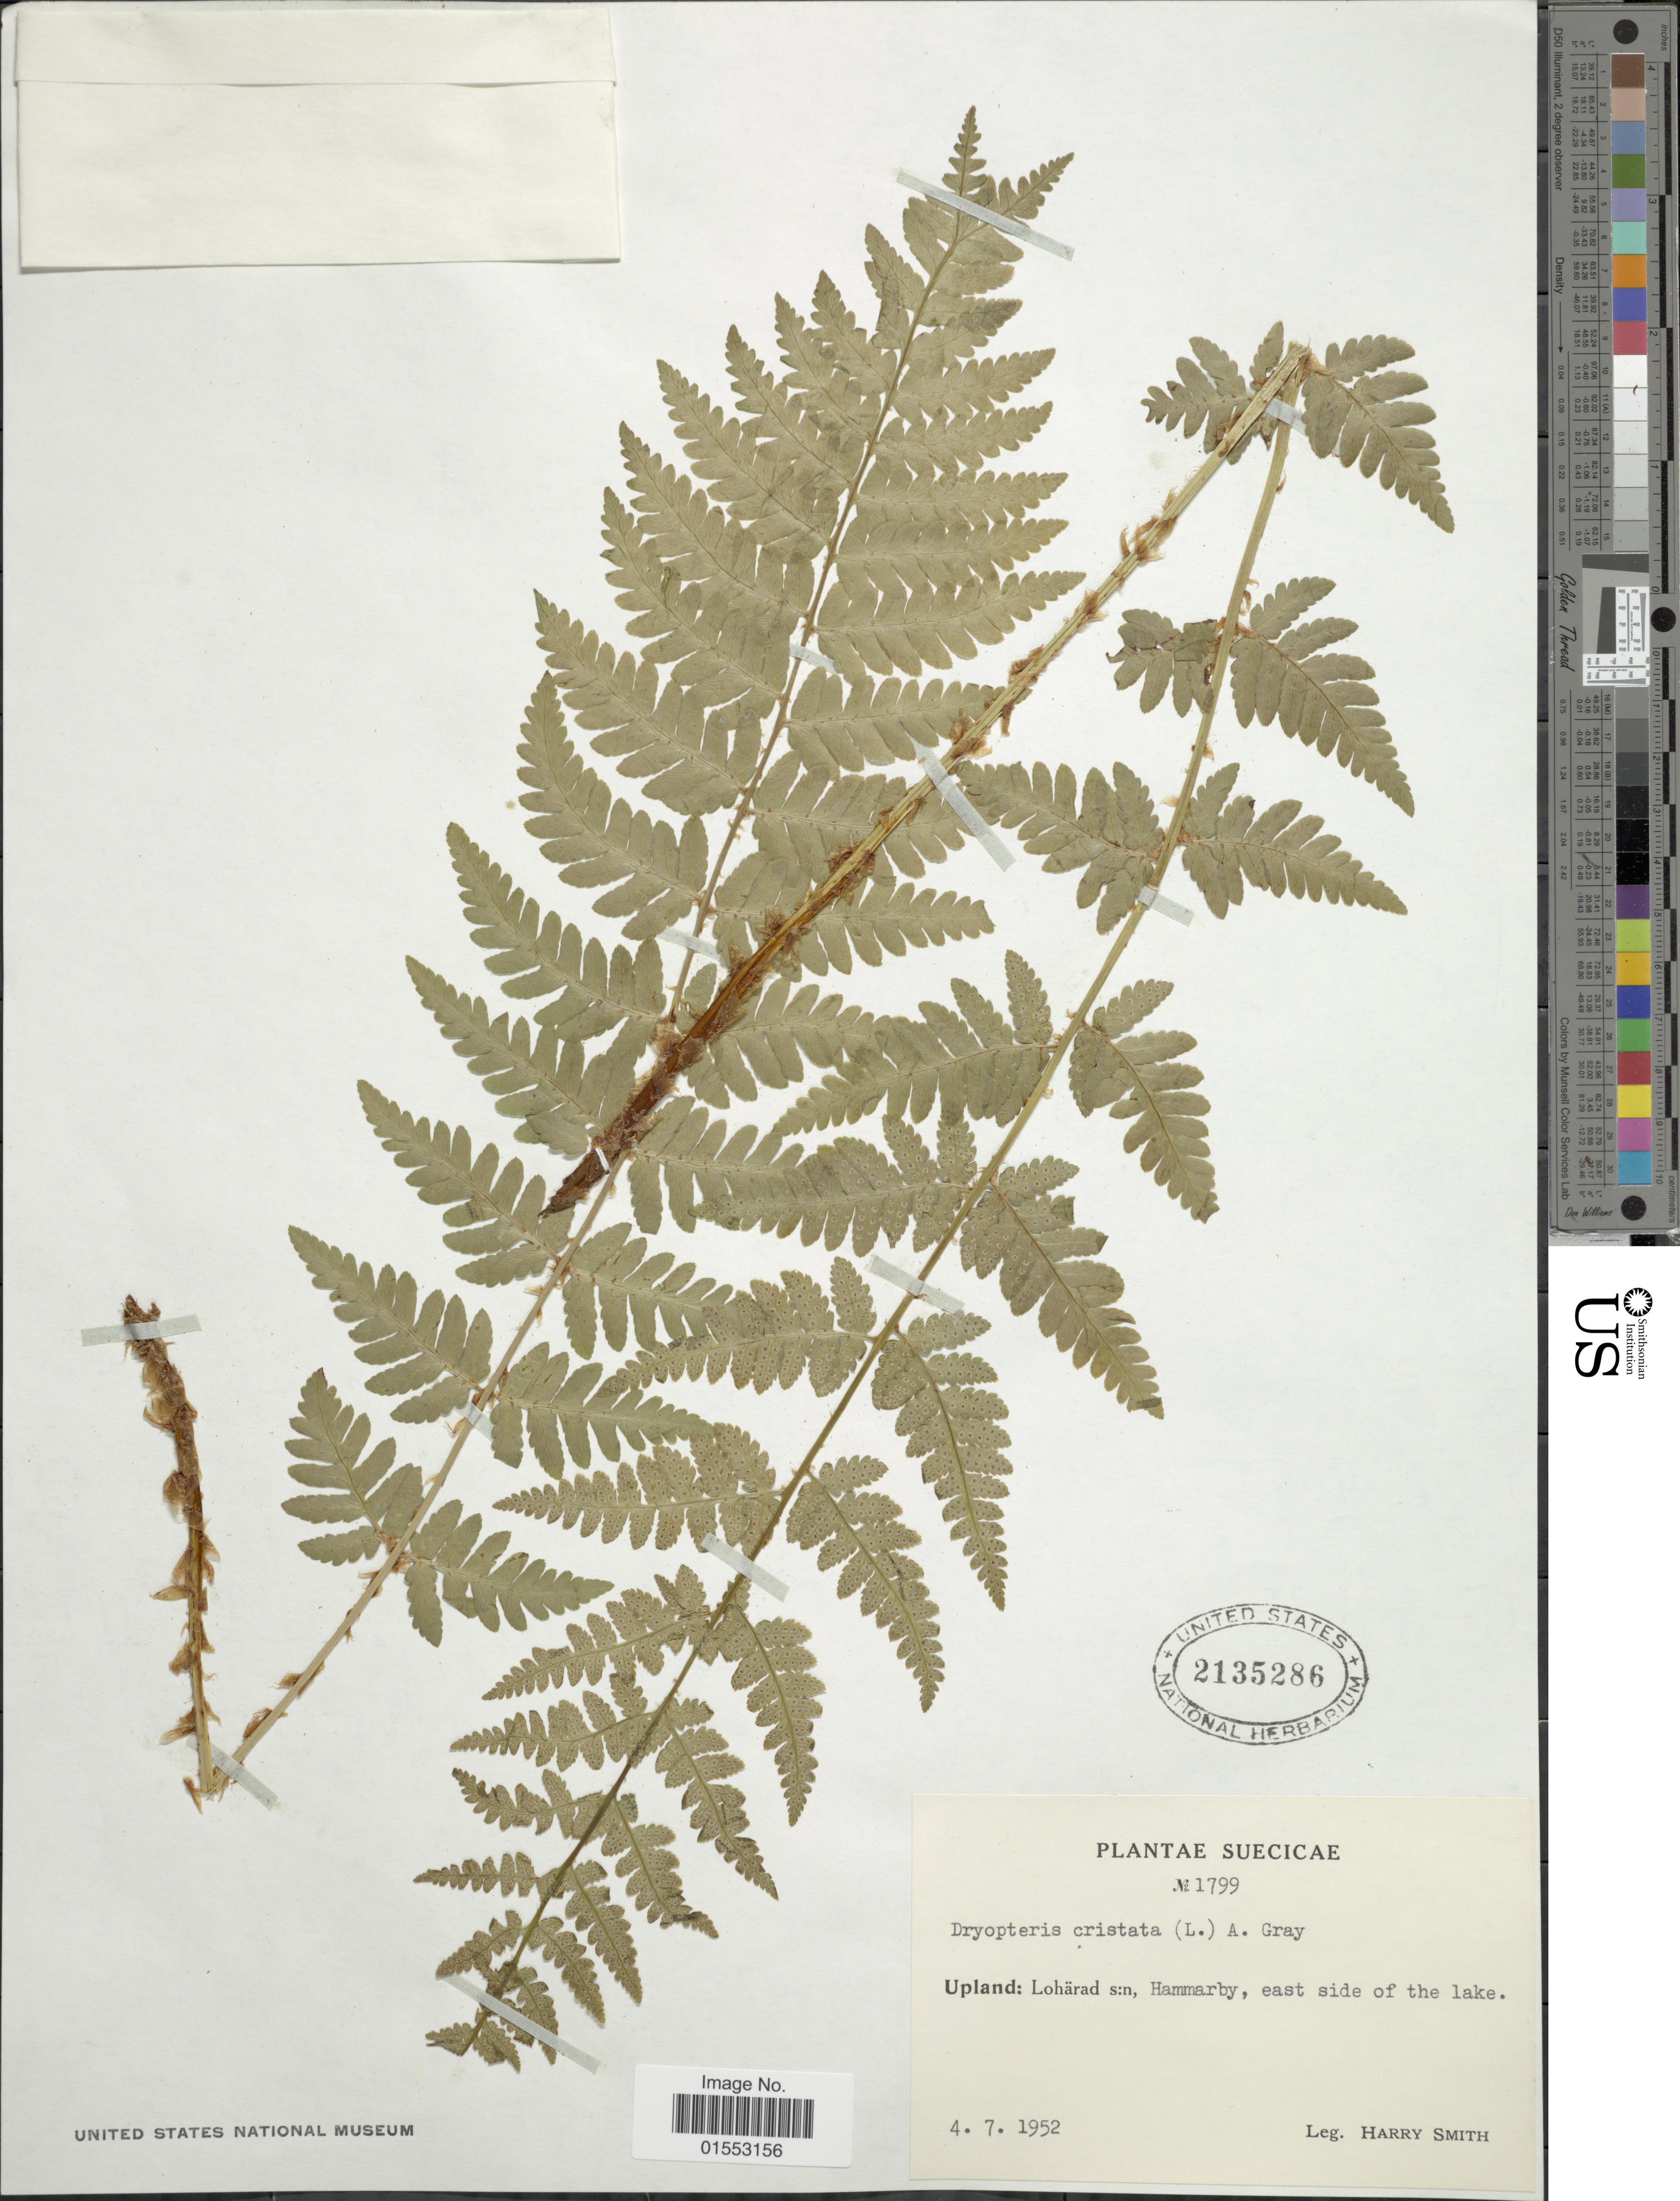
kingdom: Plantae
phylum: Tracheophyta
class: Polypodiopsida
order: Polypodiales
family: Dryopteridaceae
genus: Dryopteris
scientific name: Dryopteris cristata var. spinulosa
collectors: H. Smith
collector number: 1799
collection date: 1952-07-04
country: Sweden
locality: Upland: Loharad s:n, Hammarby, east side of the lake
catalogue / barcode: US 2135286